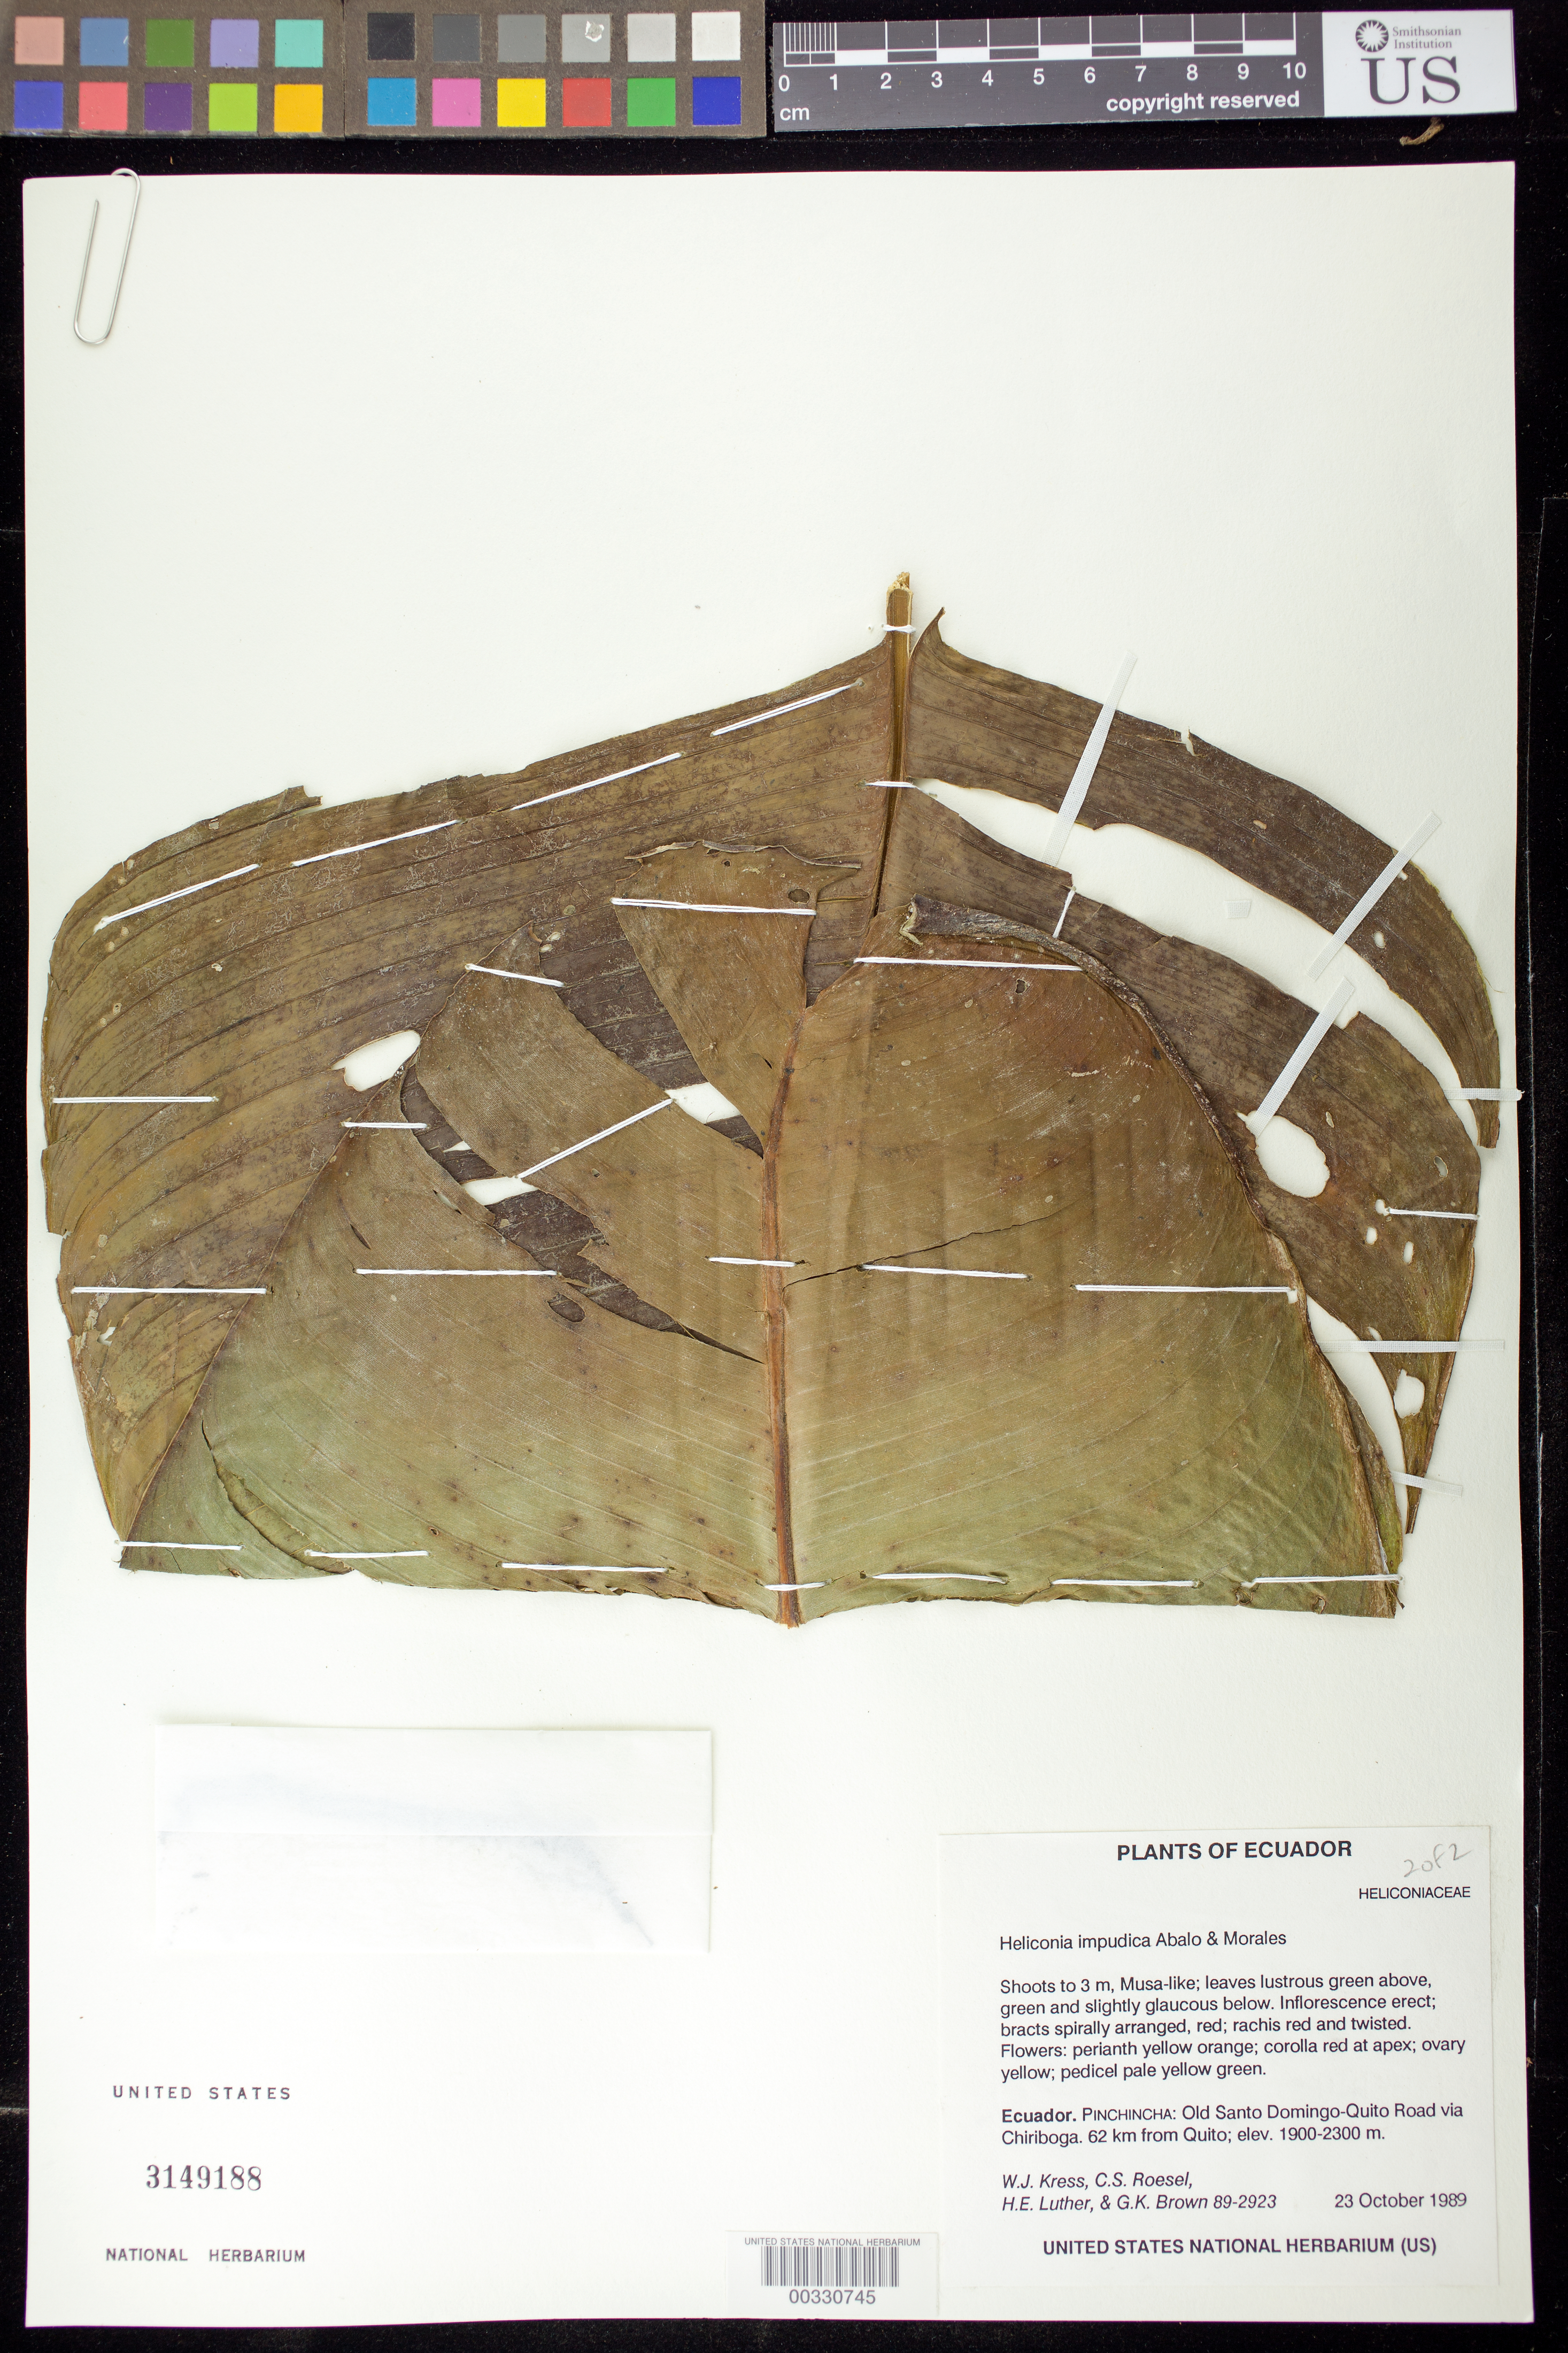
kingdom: Plantae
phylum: Tracheophyta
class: Liliopsida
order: Zingiberales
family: Heliconiaceae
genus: Heliconia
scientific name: Heliconia impudica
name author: Abalo & Morales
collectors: W. J. Kress, C. S. Roesel, Harry E. Luther & G. K. Brown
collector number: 89-2923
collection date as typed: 23 Oct 1989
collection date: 1989-10-23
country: Ecuador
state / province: Pichincha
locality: Old Santo Domingo-quito road via chiriboga, 62 km from quito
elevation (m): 1900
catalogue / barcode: US 3149188